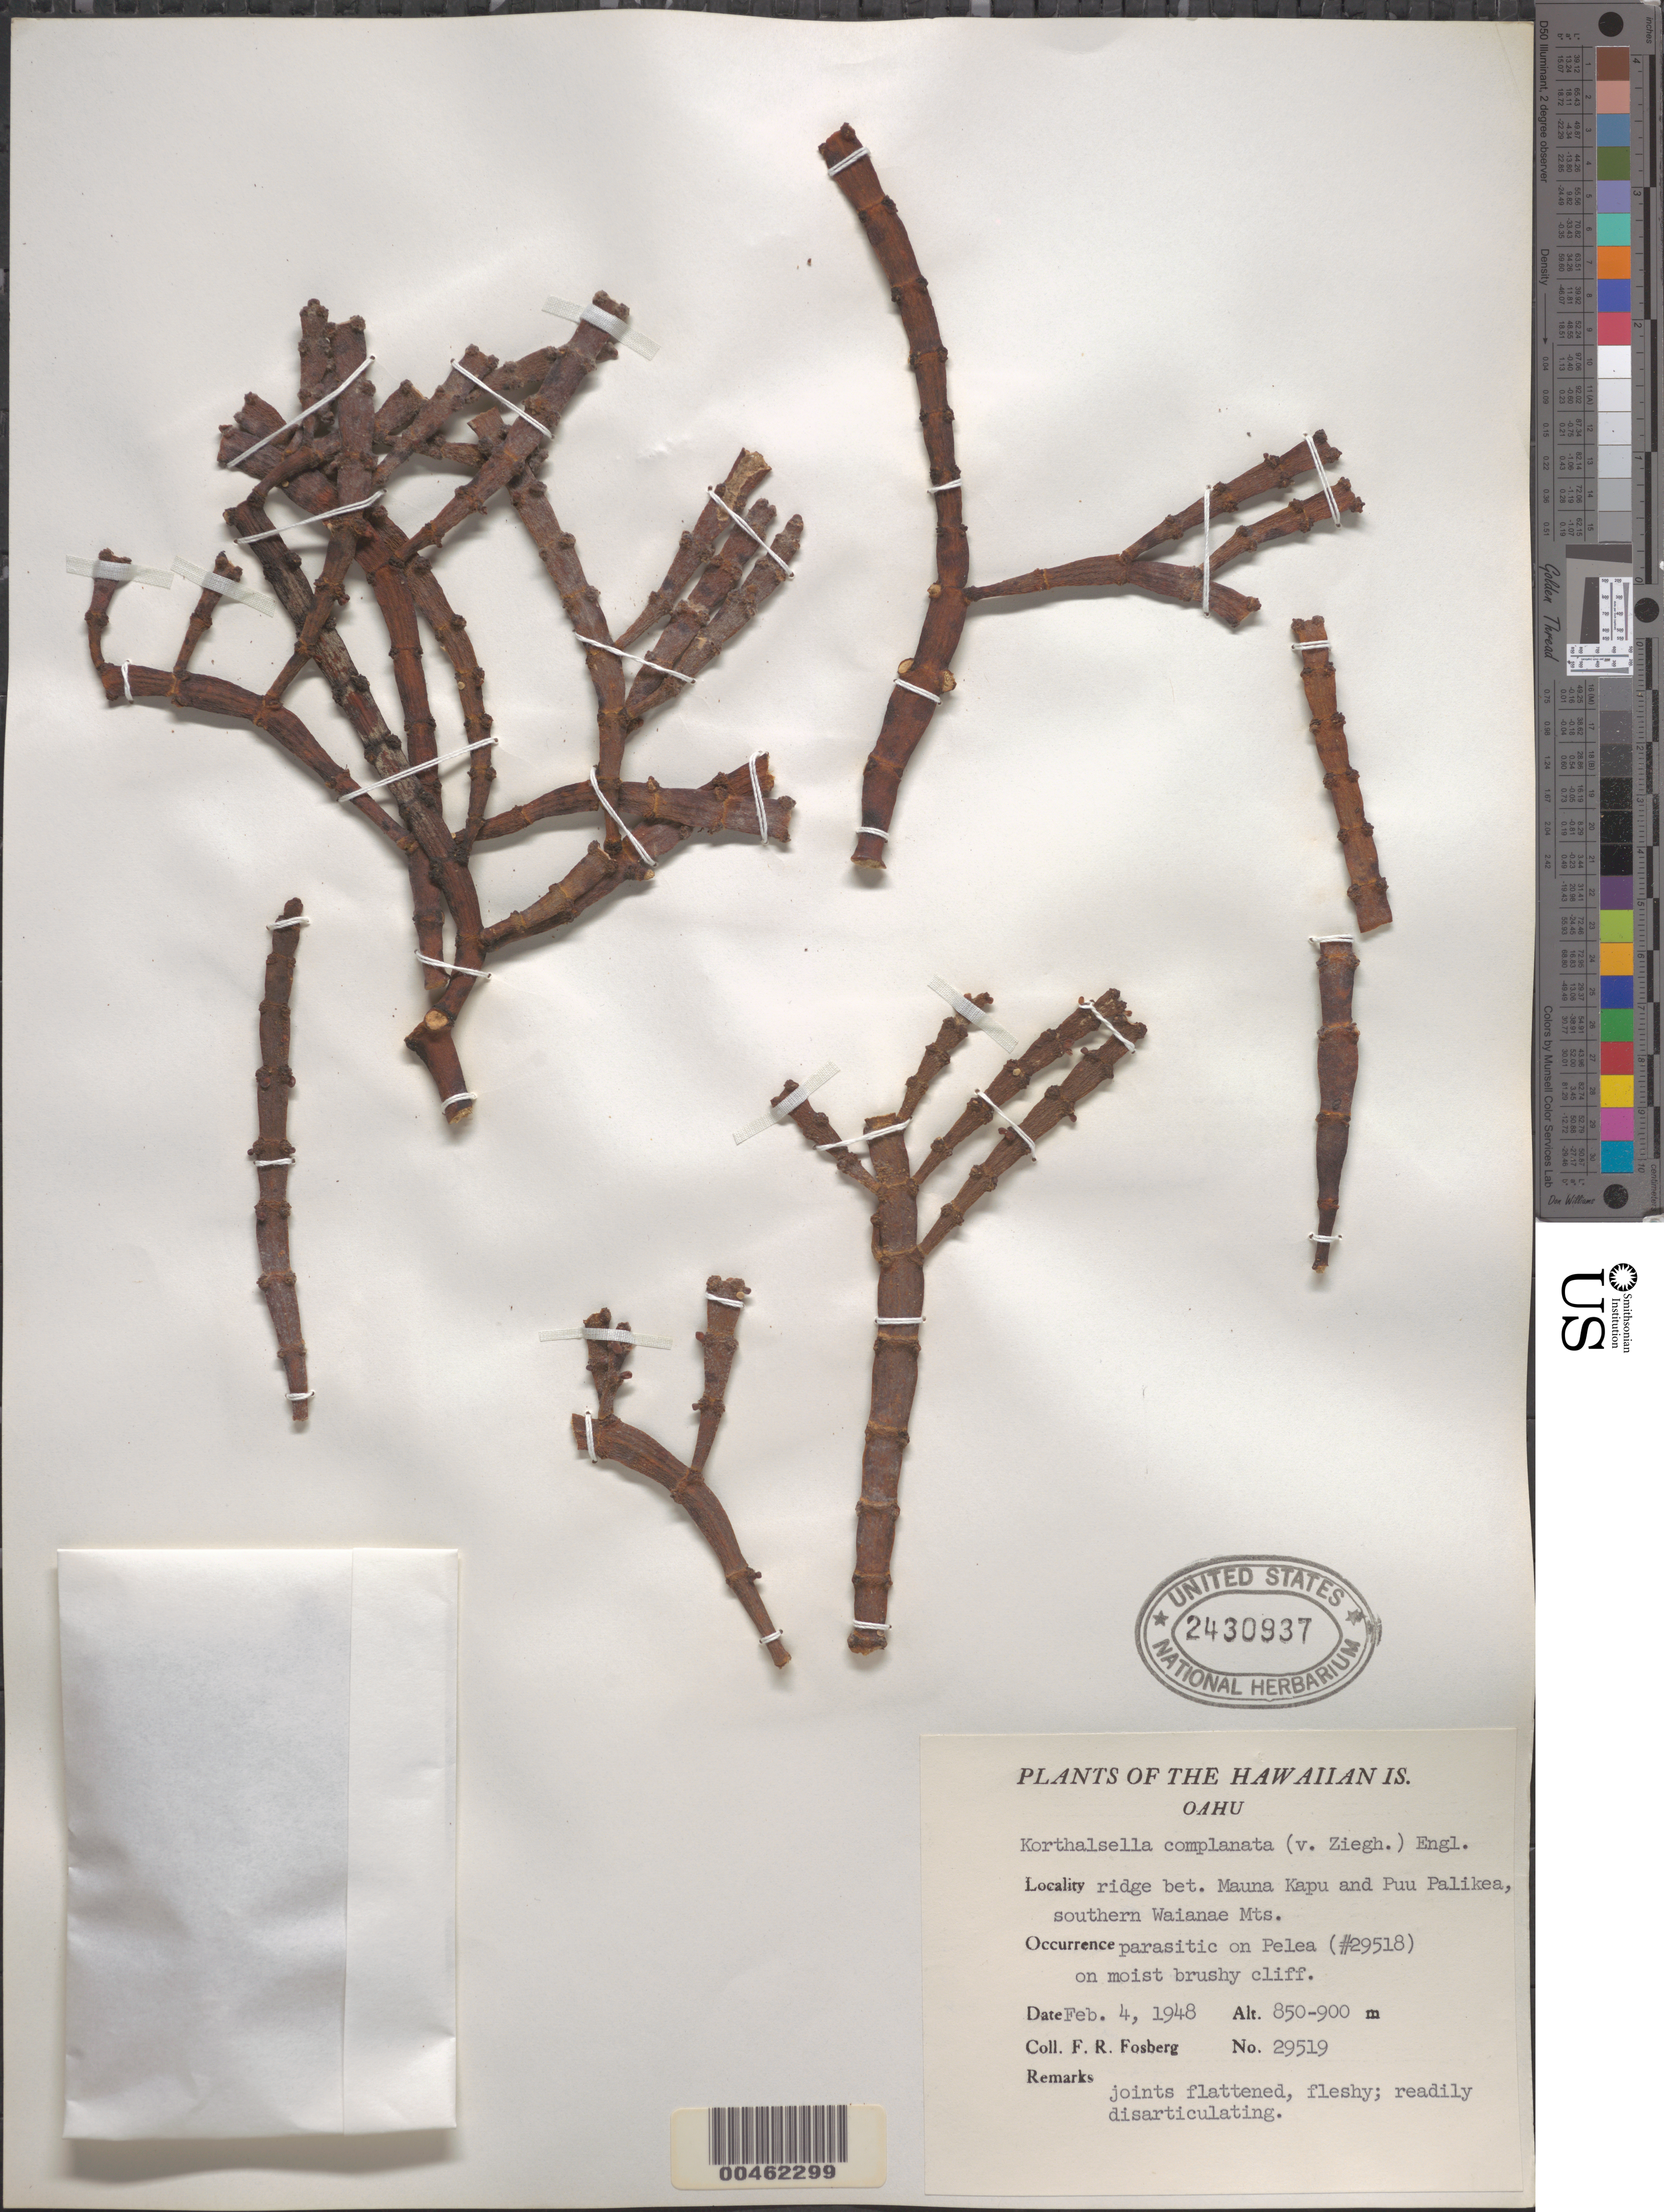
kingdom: Plantae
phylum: Tracheophyta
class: Magnoliopsida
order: Santalales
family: Viscaceae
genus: Korthalsella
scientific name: Korthalsella complanata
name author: (Tiegh.) Engl.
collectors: F. R. Fosberg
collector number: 29519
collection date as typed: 4 Feb 1948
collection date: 1948-02-04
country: United States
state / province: Hawaii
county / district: Honolulu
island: Oahu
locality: ridge bet. Mauna Kapu and Puu Palikea, southern Waianae Mts.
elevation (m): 850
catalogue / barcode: US 2430937